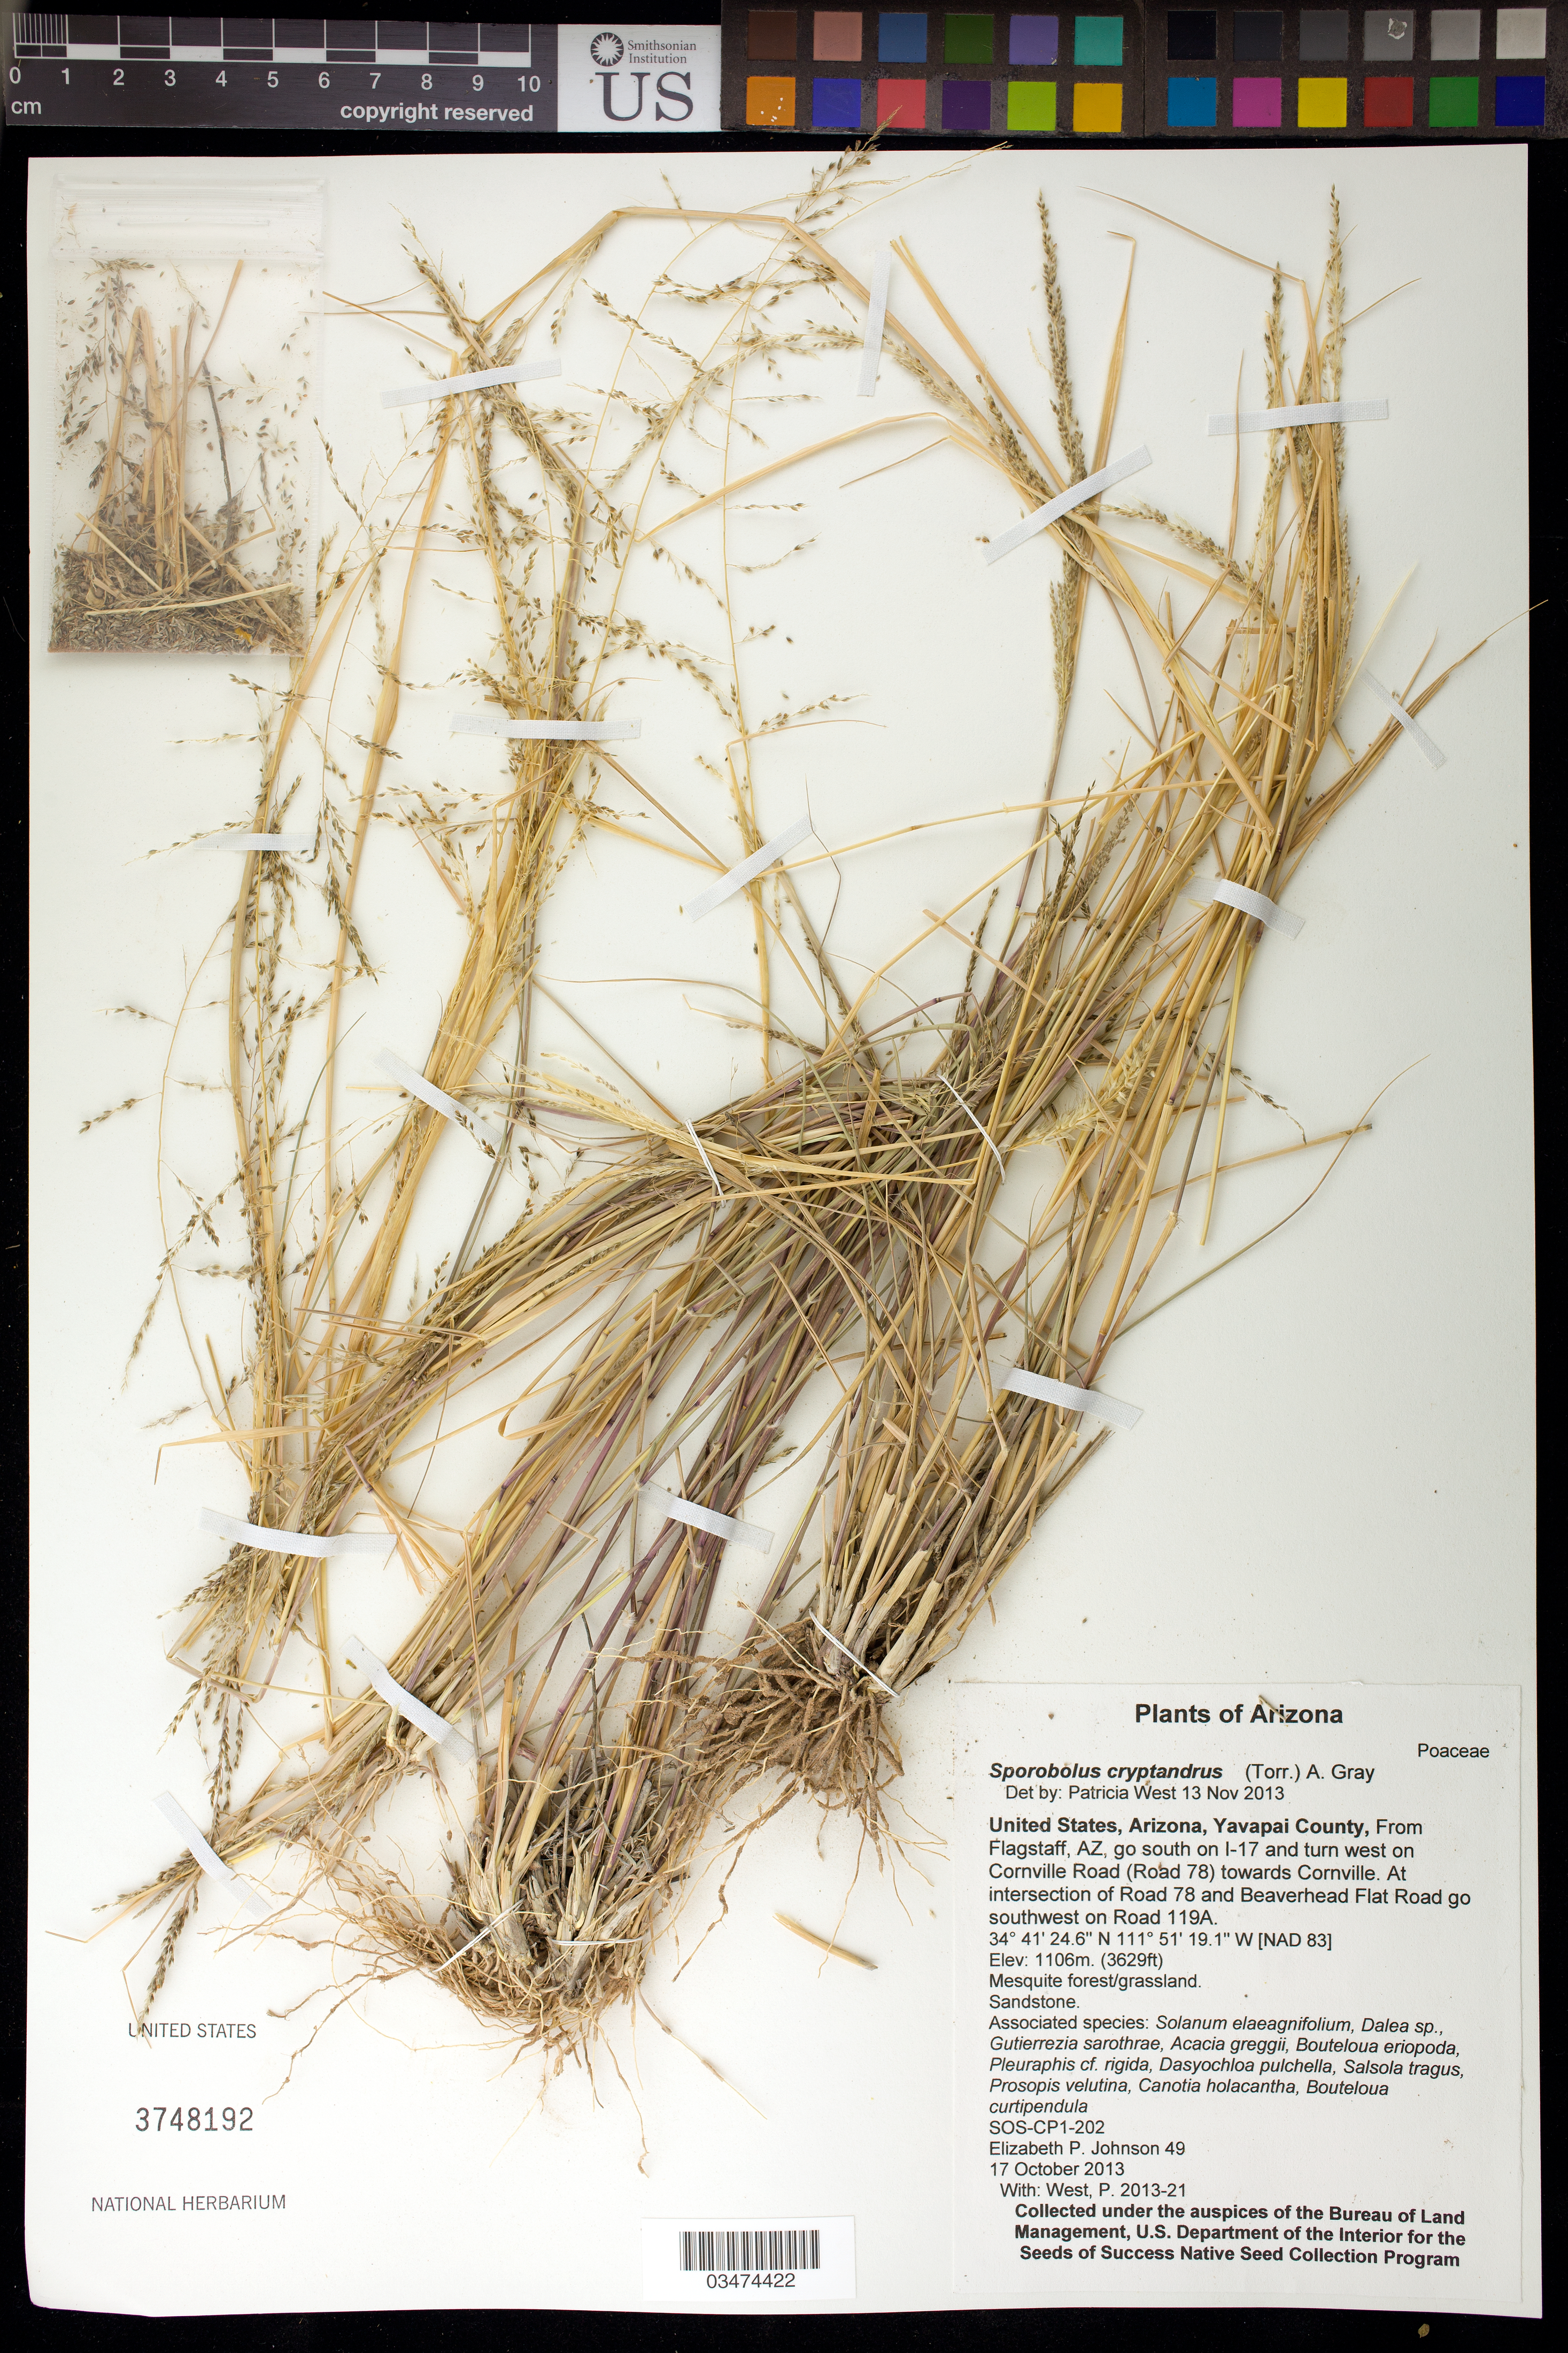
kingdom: Plantae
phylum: Tracheophyta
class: Liliopsida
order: Poales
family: Poaceae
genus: Sporobolus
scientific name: Sporobolus cryptandrus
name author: (Torr.) A. Gray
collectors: E. Johnson & P. West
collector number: CP1-202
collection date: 2013-10-17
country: United States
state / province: Arizona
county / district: Yavapai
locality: At intersection of Rd 78 and Beaverhead Flat Rd go SW on Rd 119A.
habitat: Mesquite forest/grassland. Sandstone.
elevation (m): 1106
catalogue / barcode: US 3748192